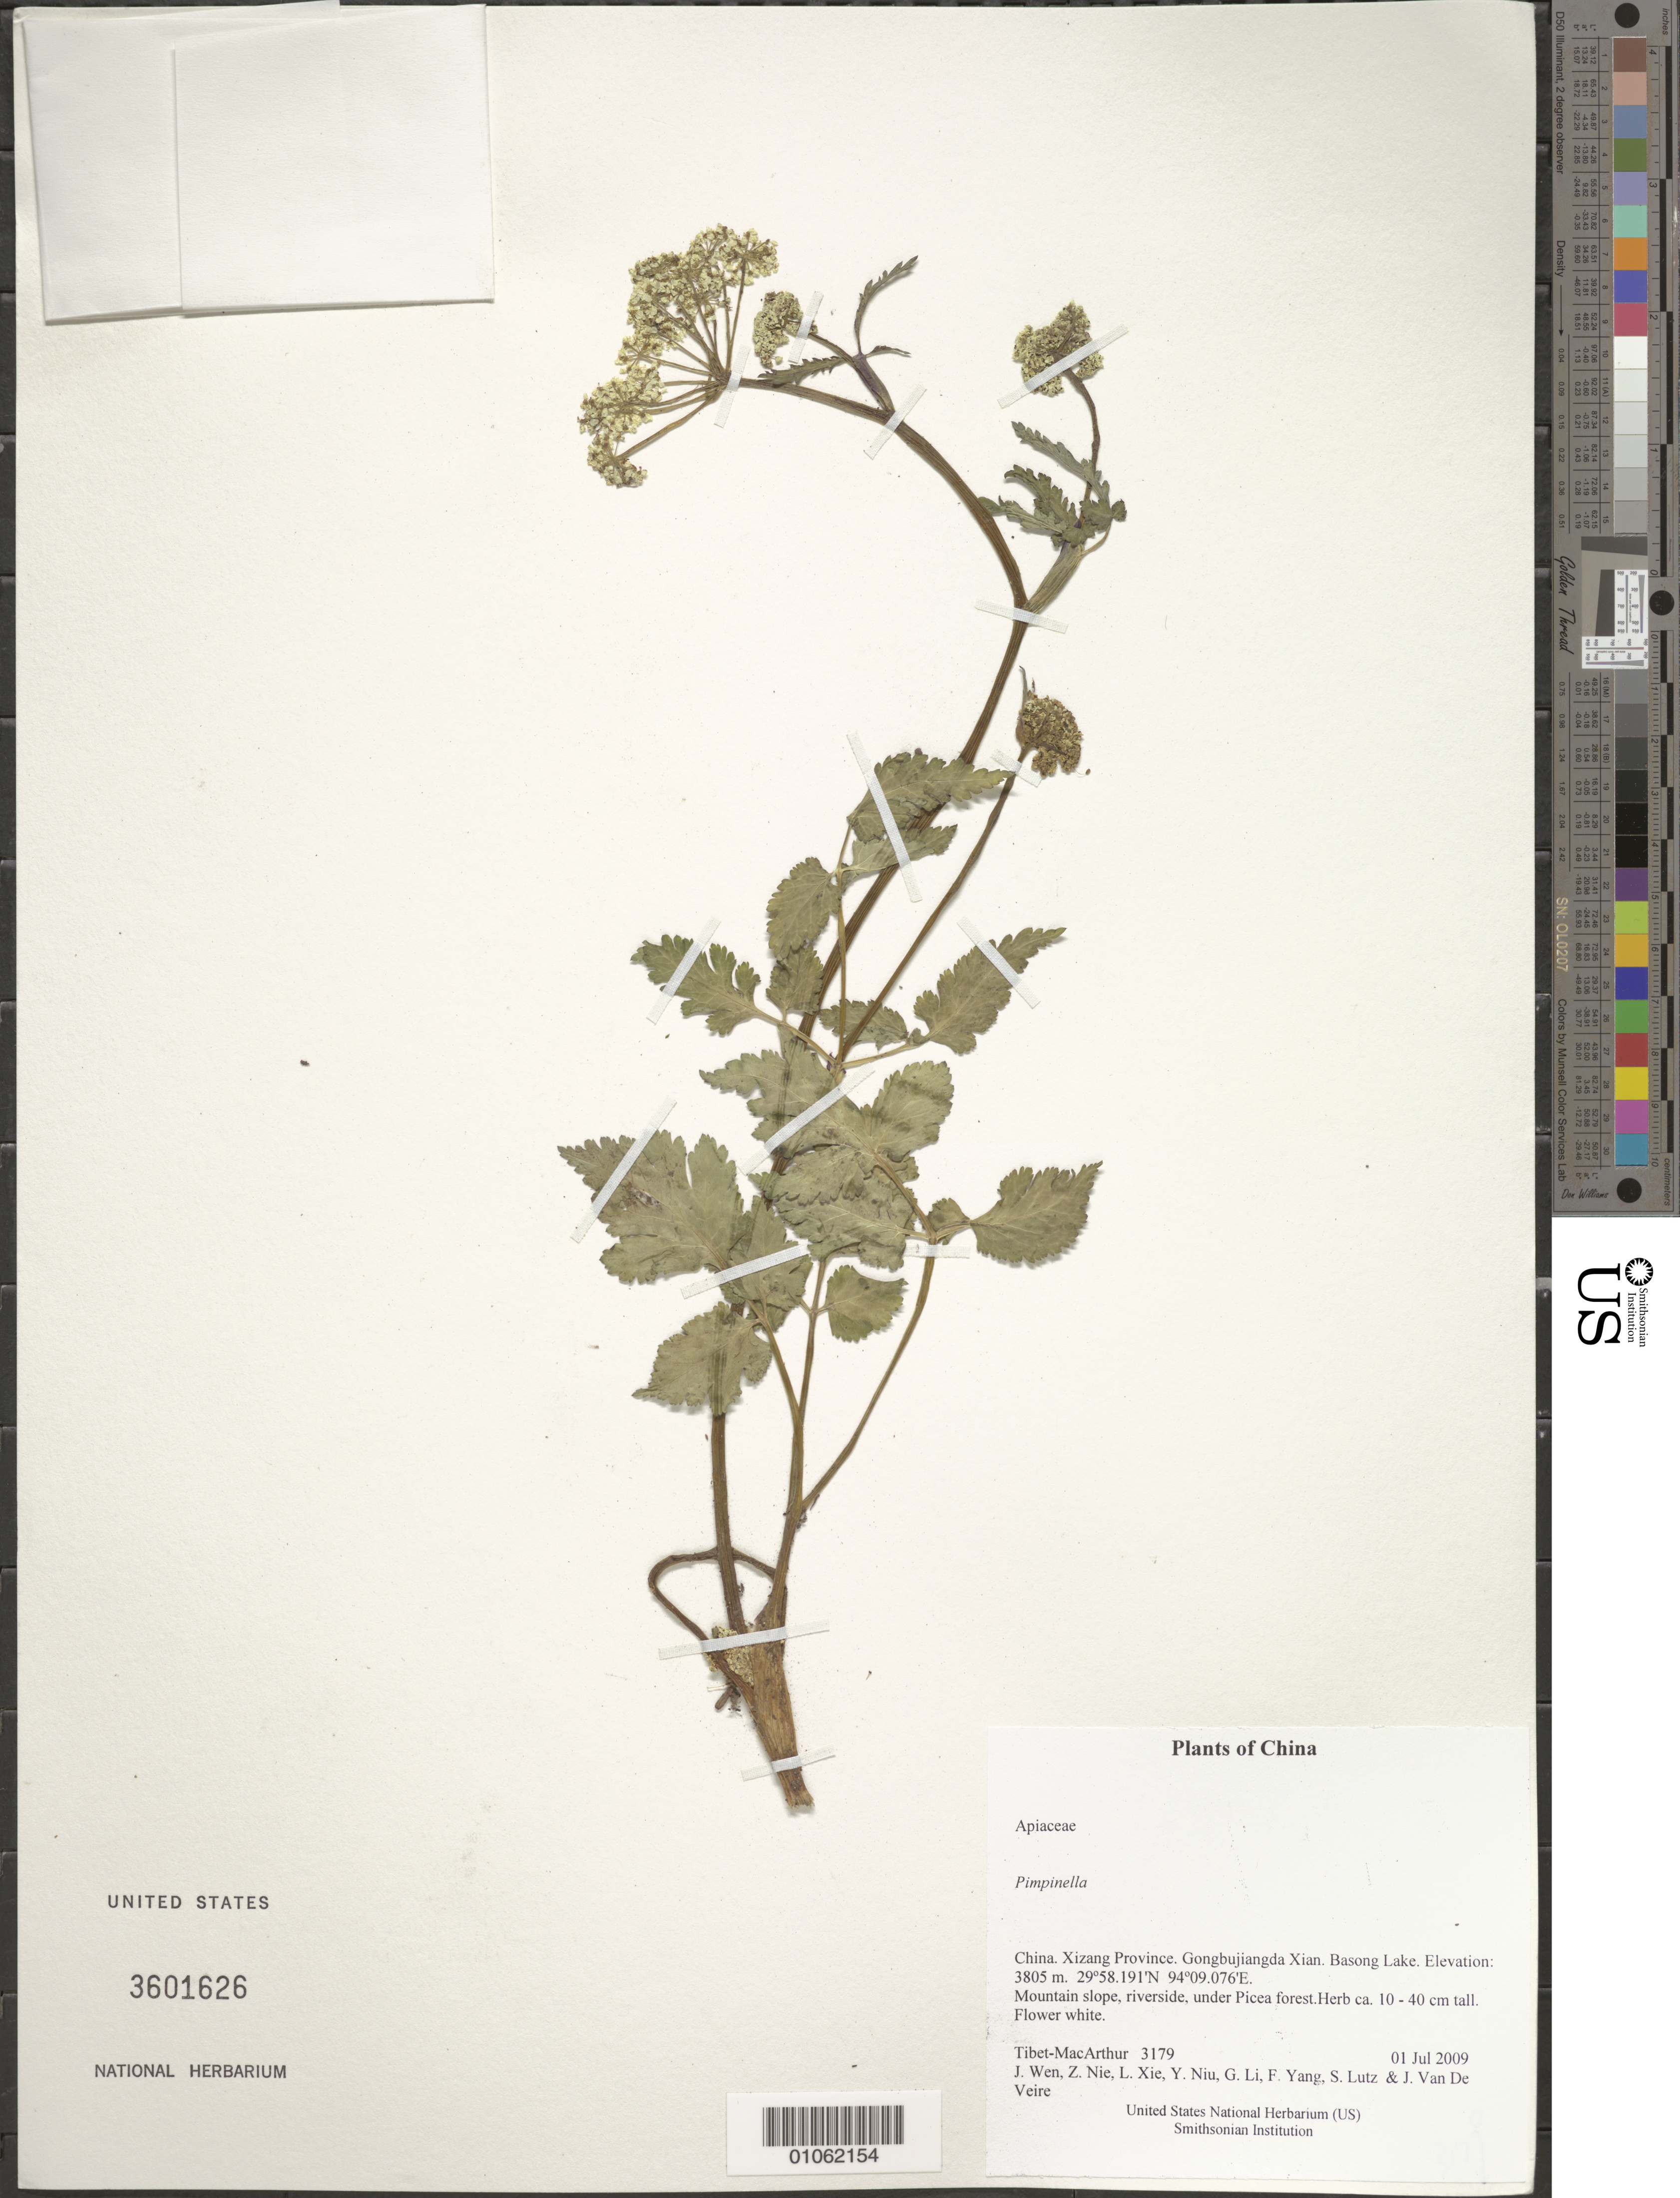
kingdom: Plantae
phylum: Tracheophyta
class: Magnoliopsida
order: Apiales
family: Apiaceae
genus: Pimpinella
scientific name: Pimpinella sp.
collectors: Tibet-MacArthur, J. Wen, Z. Nie, L. Xie, Y. Niu, G. Li, F. Yang, S. Lutz & J. Van De Veire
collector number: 3179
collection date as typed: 01 Jul 2009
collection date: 2009-07-01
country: China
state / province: Xizang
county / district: Gongbujiangda Xian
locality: Basong Lake.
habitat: Mountain slope, riverside, under Picea forest.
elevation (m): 3805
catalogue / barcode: US 3601626